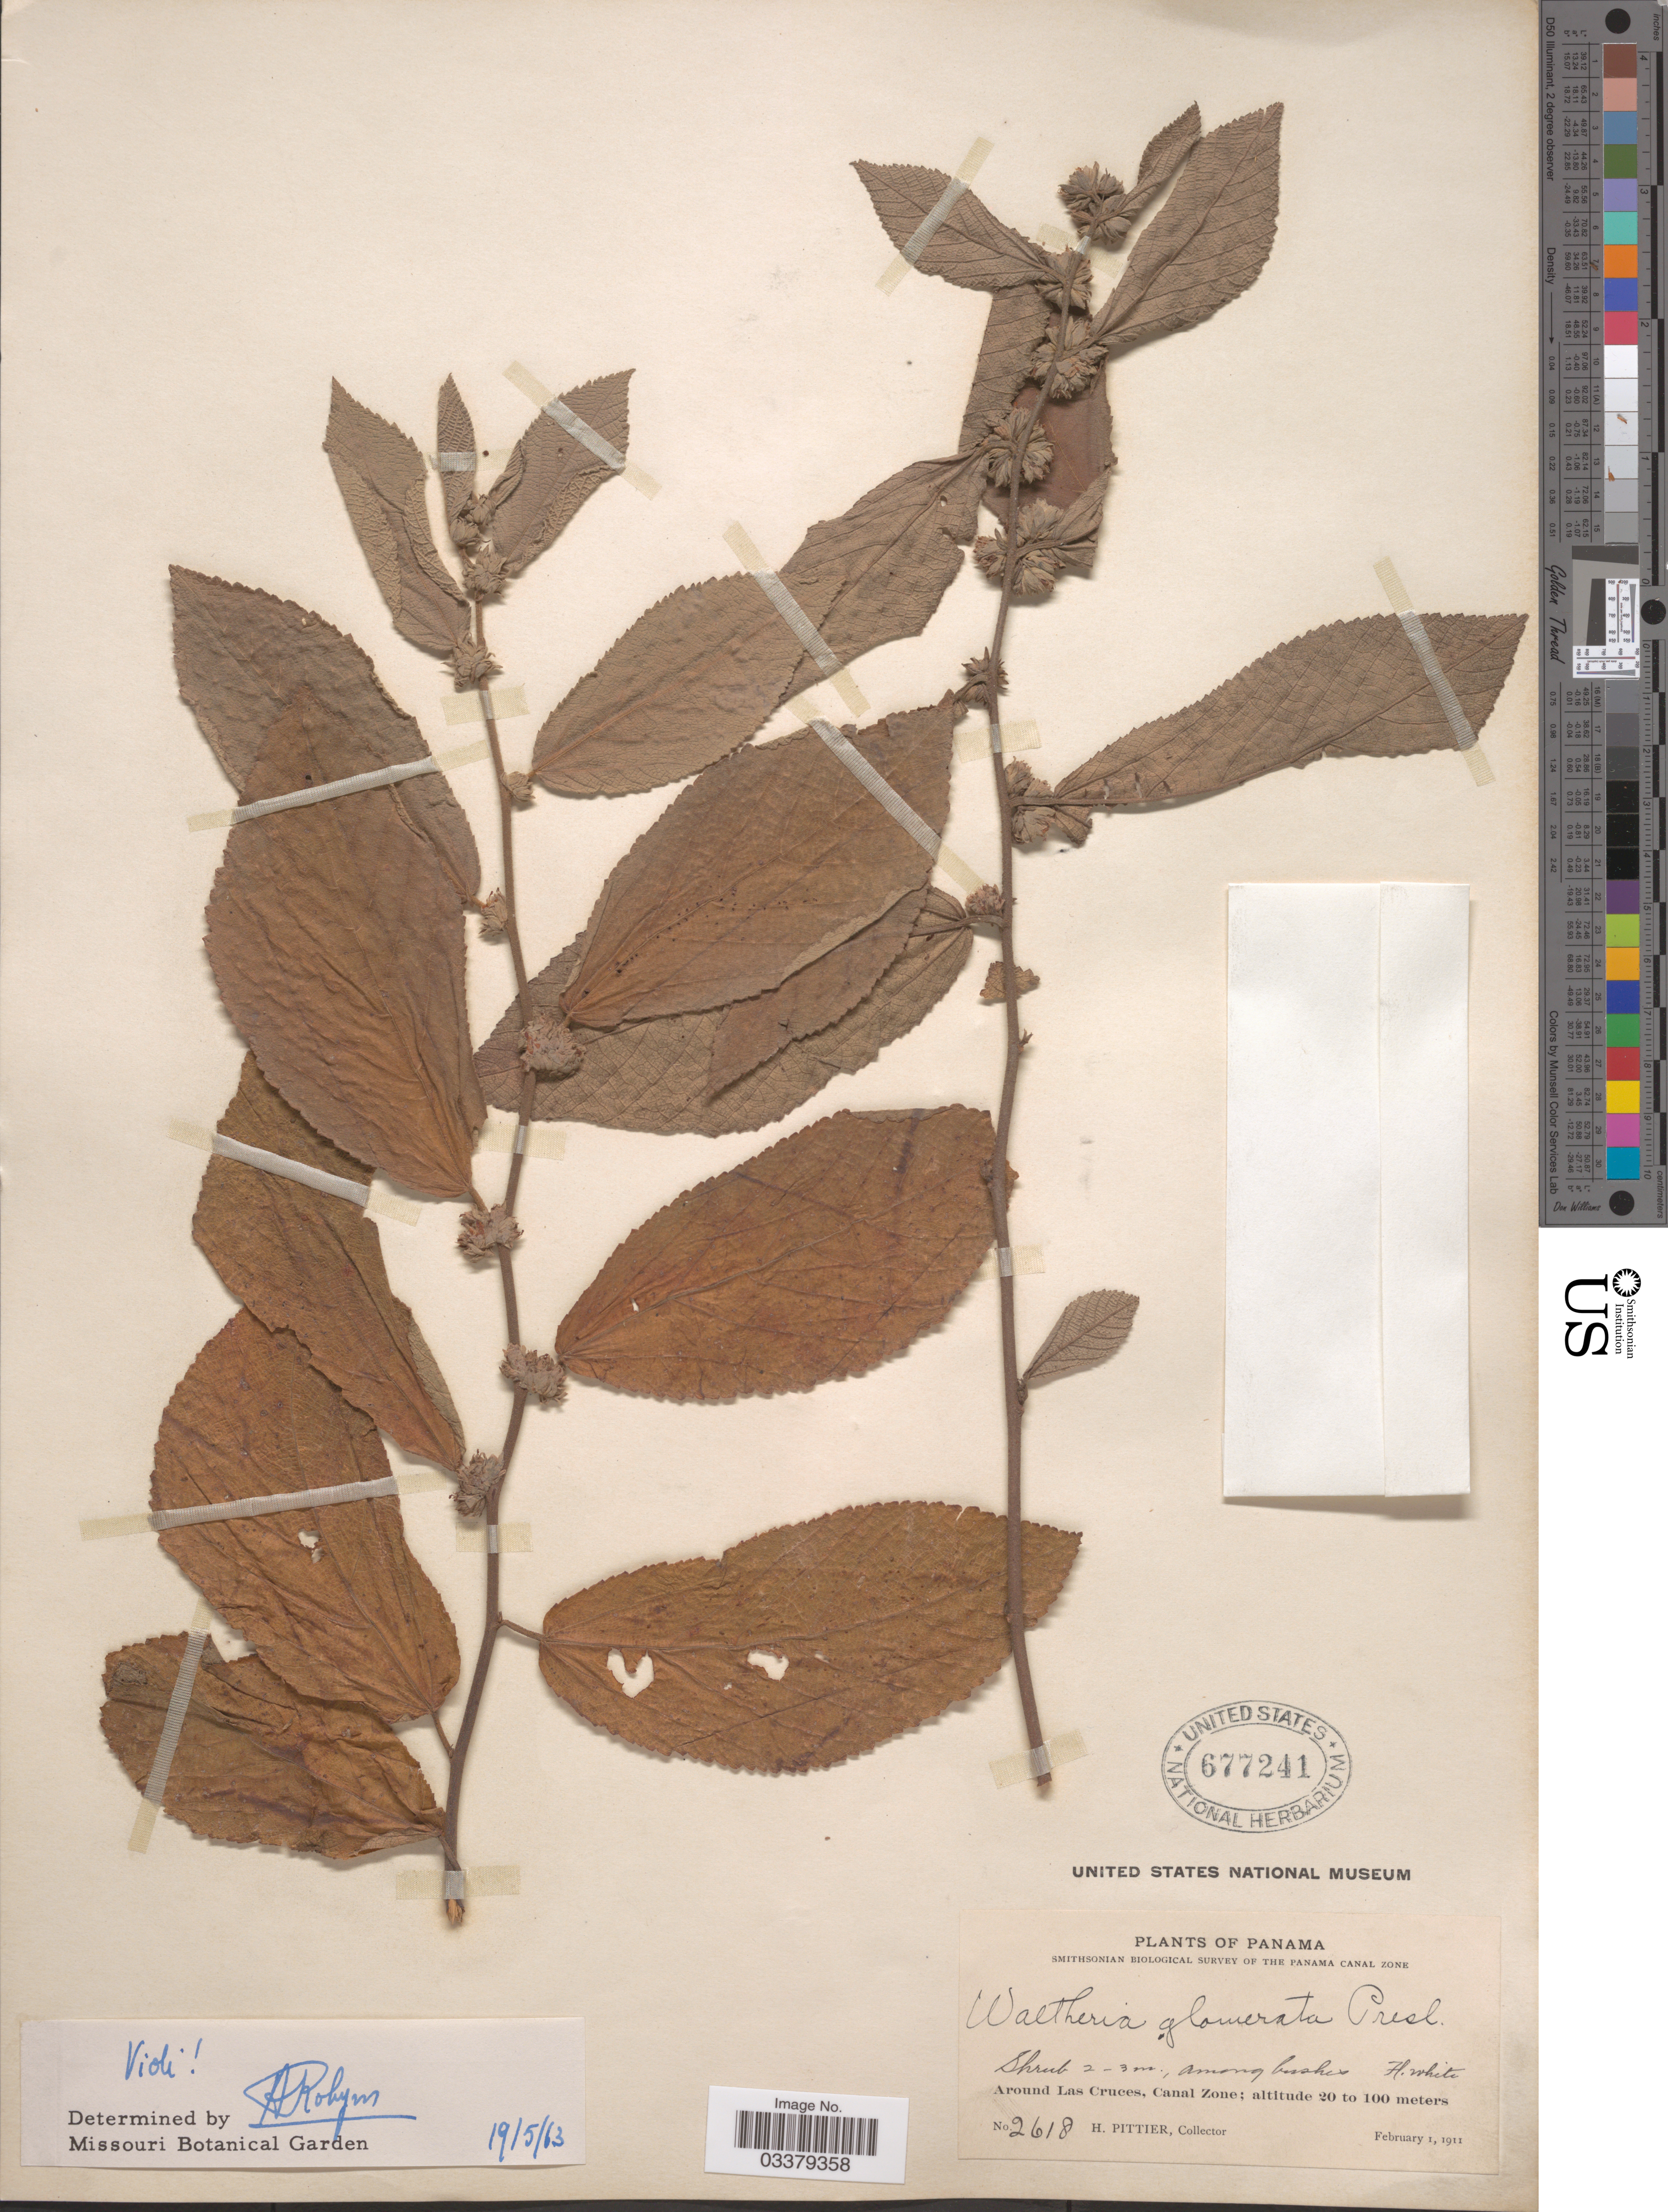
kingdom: Plantae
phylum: Tracheophyta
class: Magnoliopsida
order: Malvales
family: Malvaceae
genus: Waltheria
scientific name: Waltheria glomerata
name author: C. Presl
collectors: H. F. Pittier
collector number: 2618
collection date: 1911-02-01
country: Panama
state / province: Colón / Panamá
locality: Around Las Cruces, Canal Zone.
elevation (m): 20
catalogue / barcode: US 677241